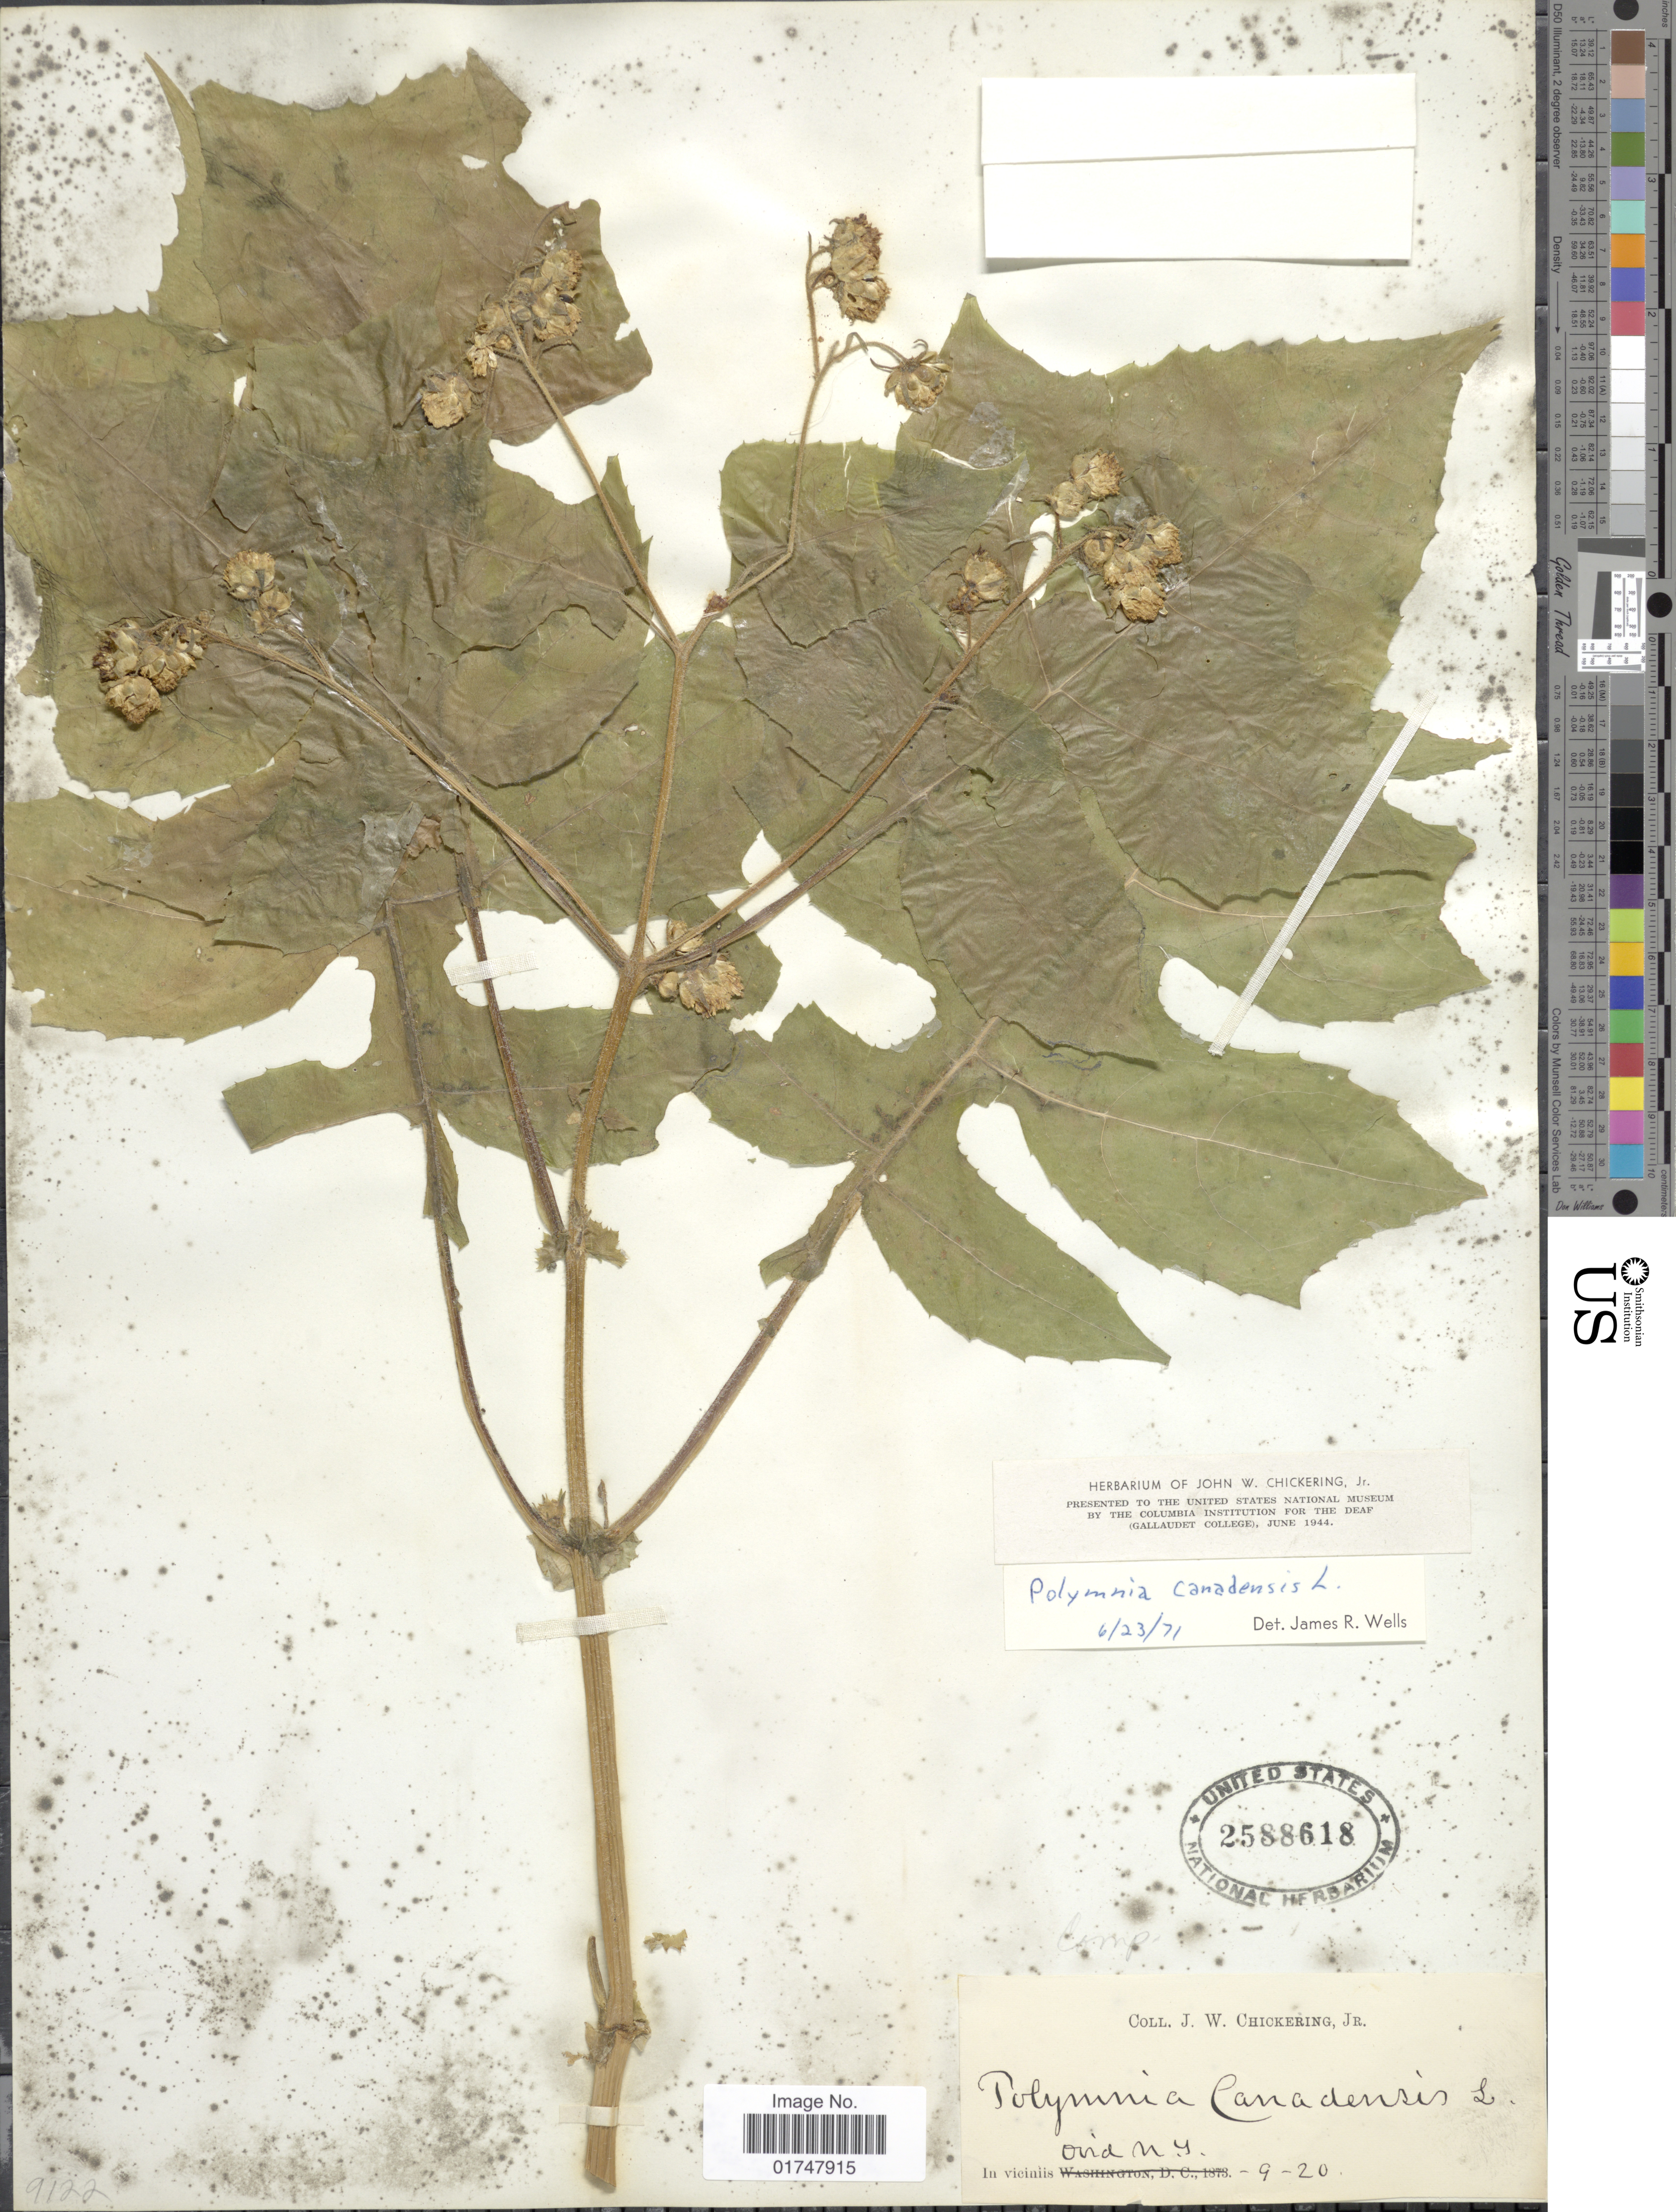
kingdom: Plantae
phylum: Tracheophyta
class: Magnoliopsida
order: Asterales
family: Asteraceae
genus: Polymnia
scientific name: Polymnia canadensis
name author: L.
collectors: J. W. Chickering Jr.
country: United States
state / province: New York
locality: In viciniis ond N. Y.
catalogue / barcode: US 2588618